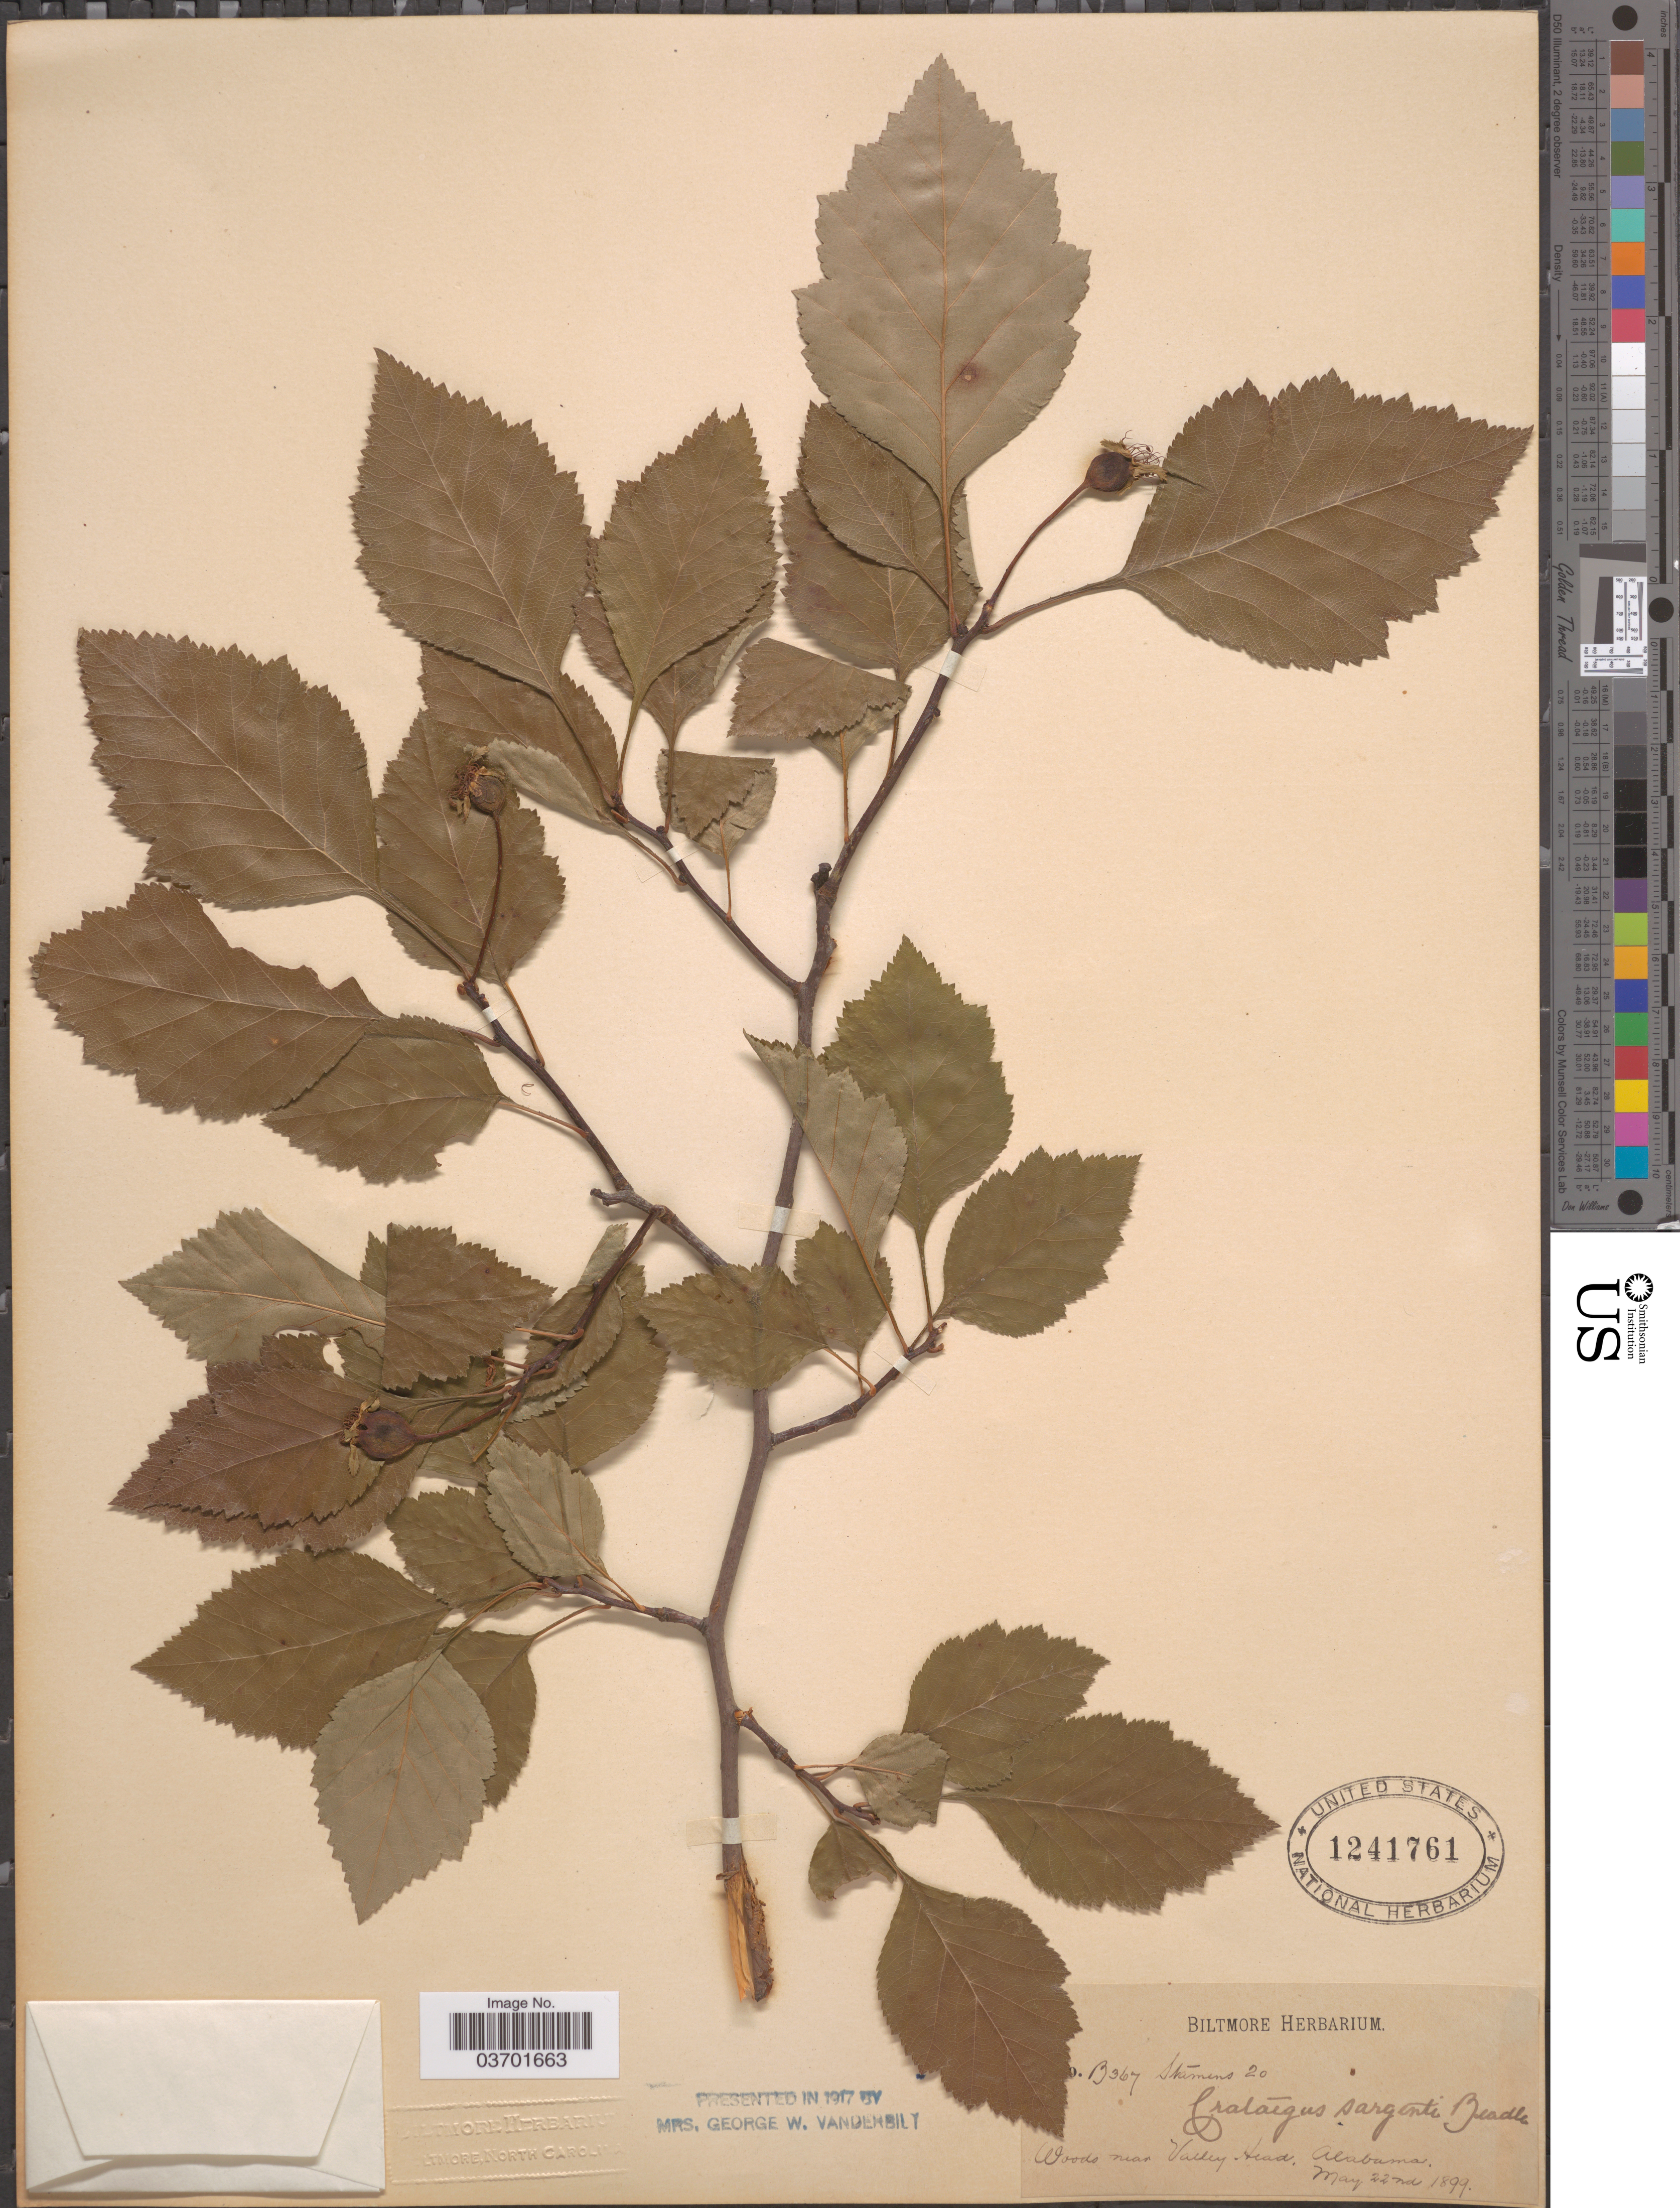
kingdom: Plantae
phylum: Tracheophyta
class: Magnoliopsida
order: Rosales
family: Rosaceae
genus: Crataegus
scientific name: Crataegus sargenti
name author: Beadle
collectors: ex herb. Biltmore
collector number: B367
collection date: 1899-05-22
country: United States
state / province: Alabama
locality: Woods near Valley Head.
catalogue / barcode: US 1241761